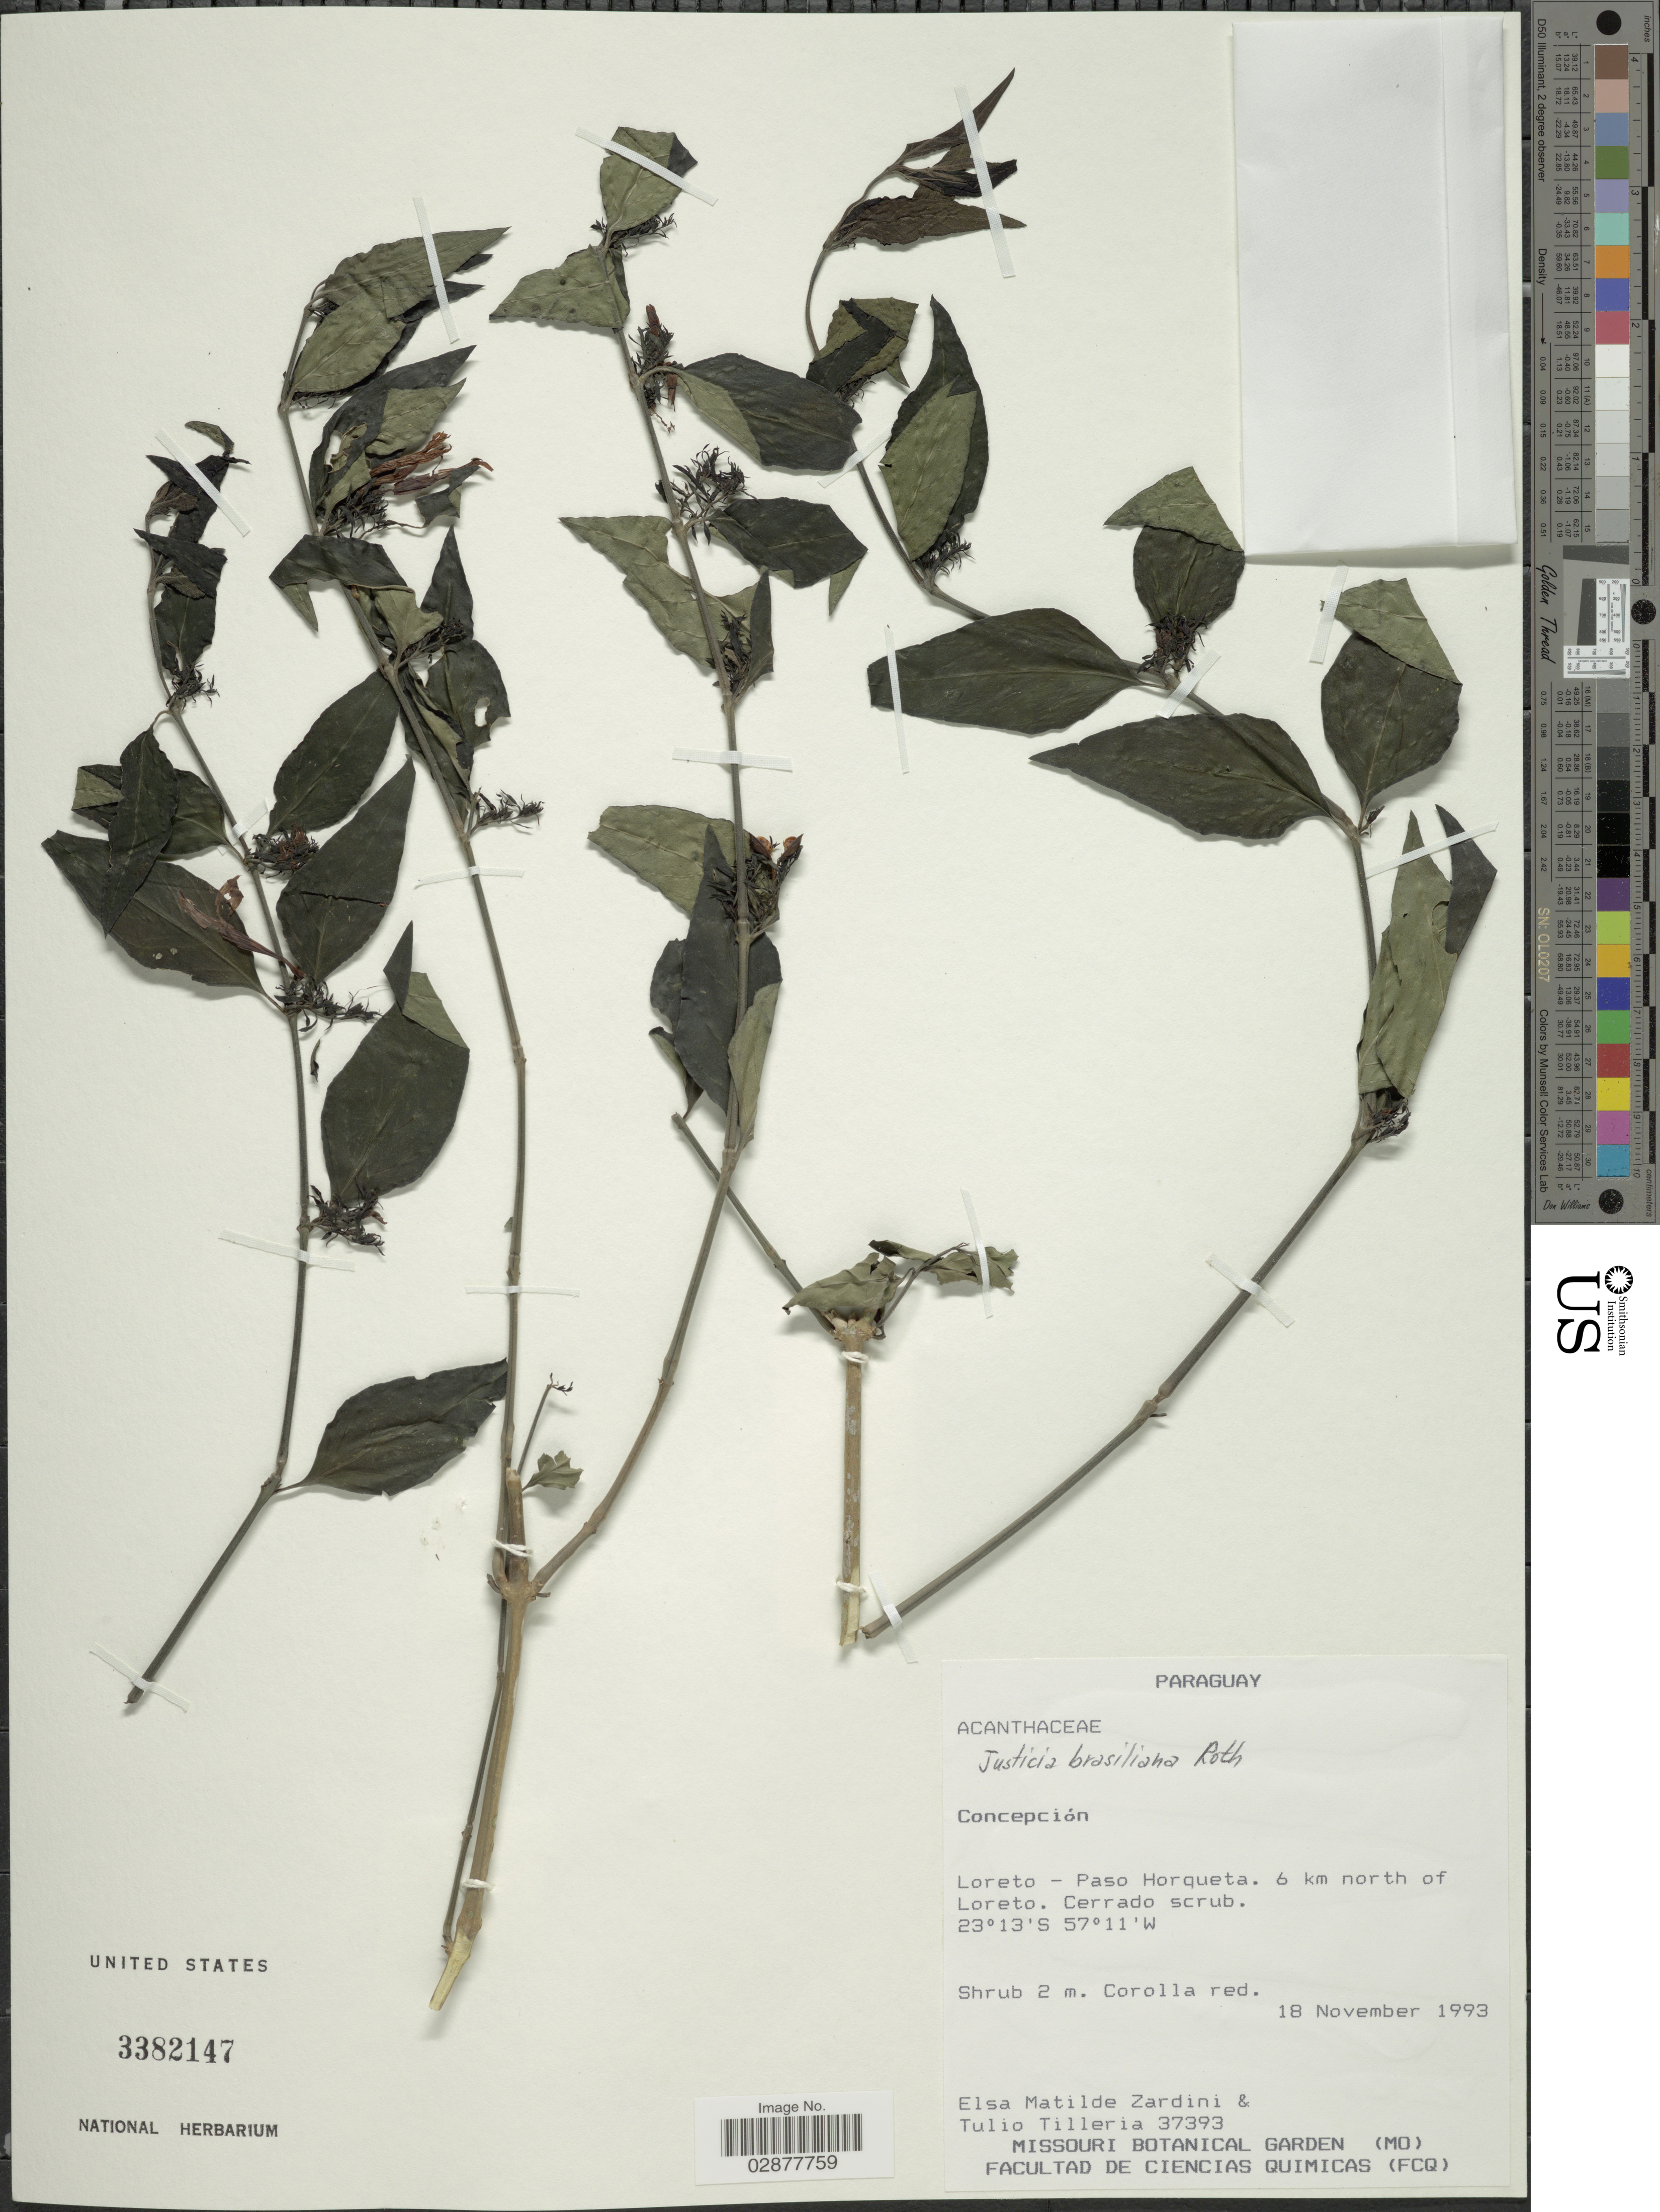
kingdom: Plantae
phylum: Tracheophyta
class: Magnoliopsida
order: Lamiales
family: Acanthaceae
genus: Justicia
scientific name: Justicia brasiliana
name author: Roth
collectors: E. M. Zardini & T. Tilleria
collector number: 37393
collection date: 1993-11-18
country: Paraguay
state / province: Concepcion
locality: Loreto - Pasp Horqueta. 6 km north of Loreto.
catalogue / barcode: US 3382147